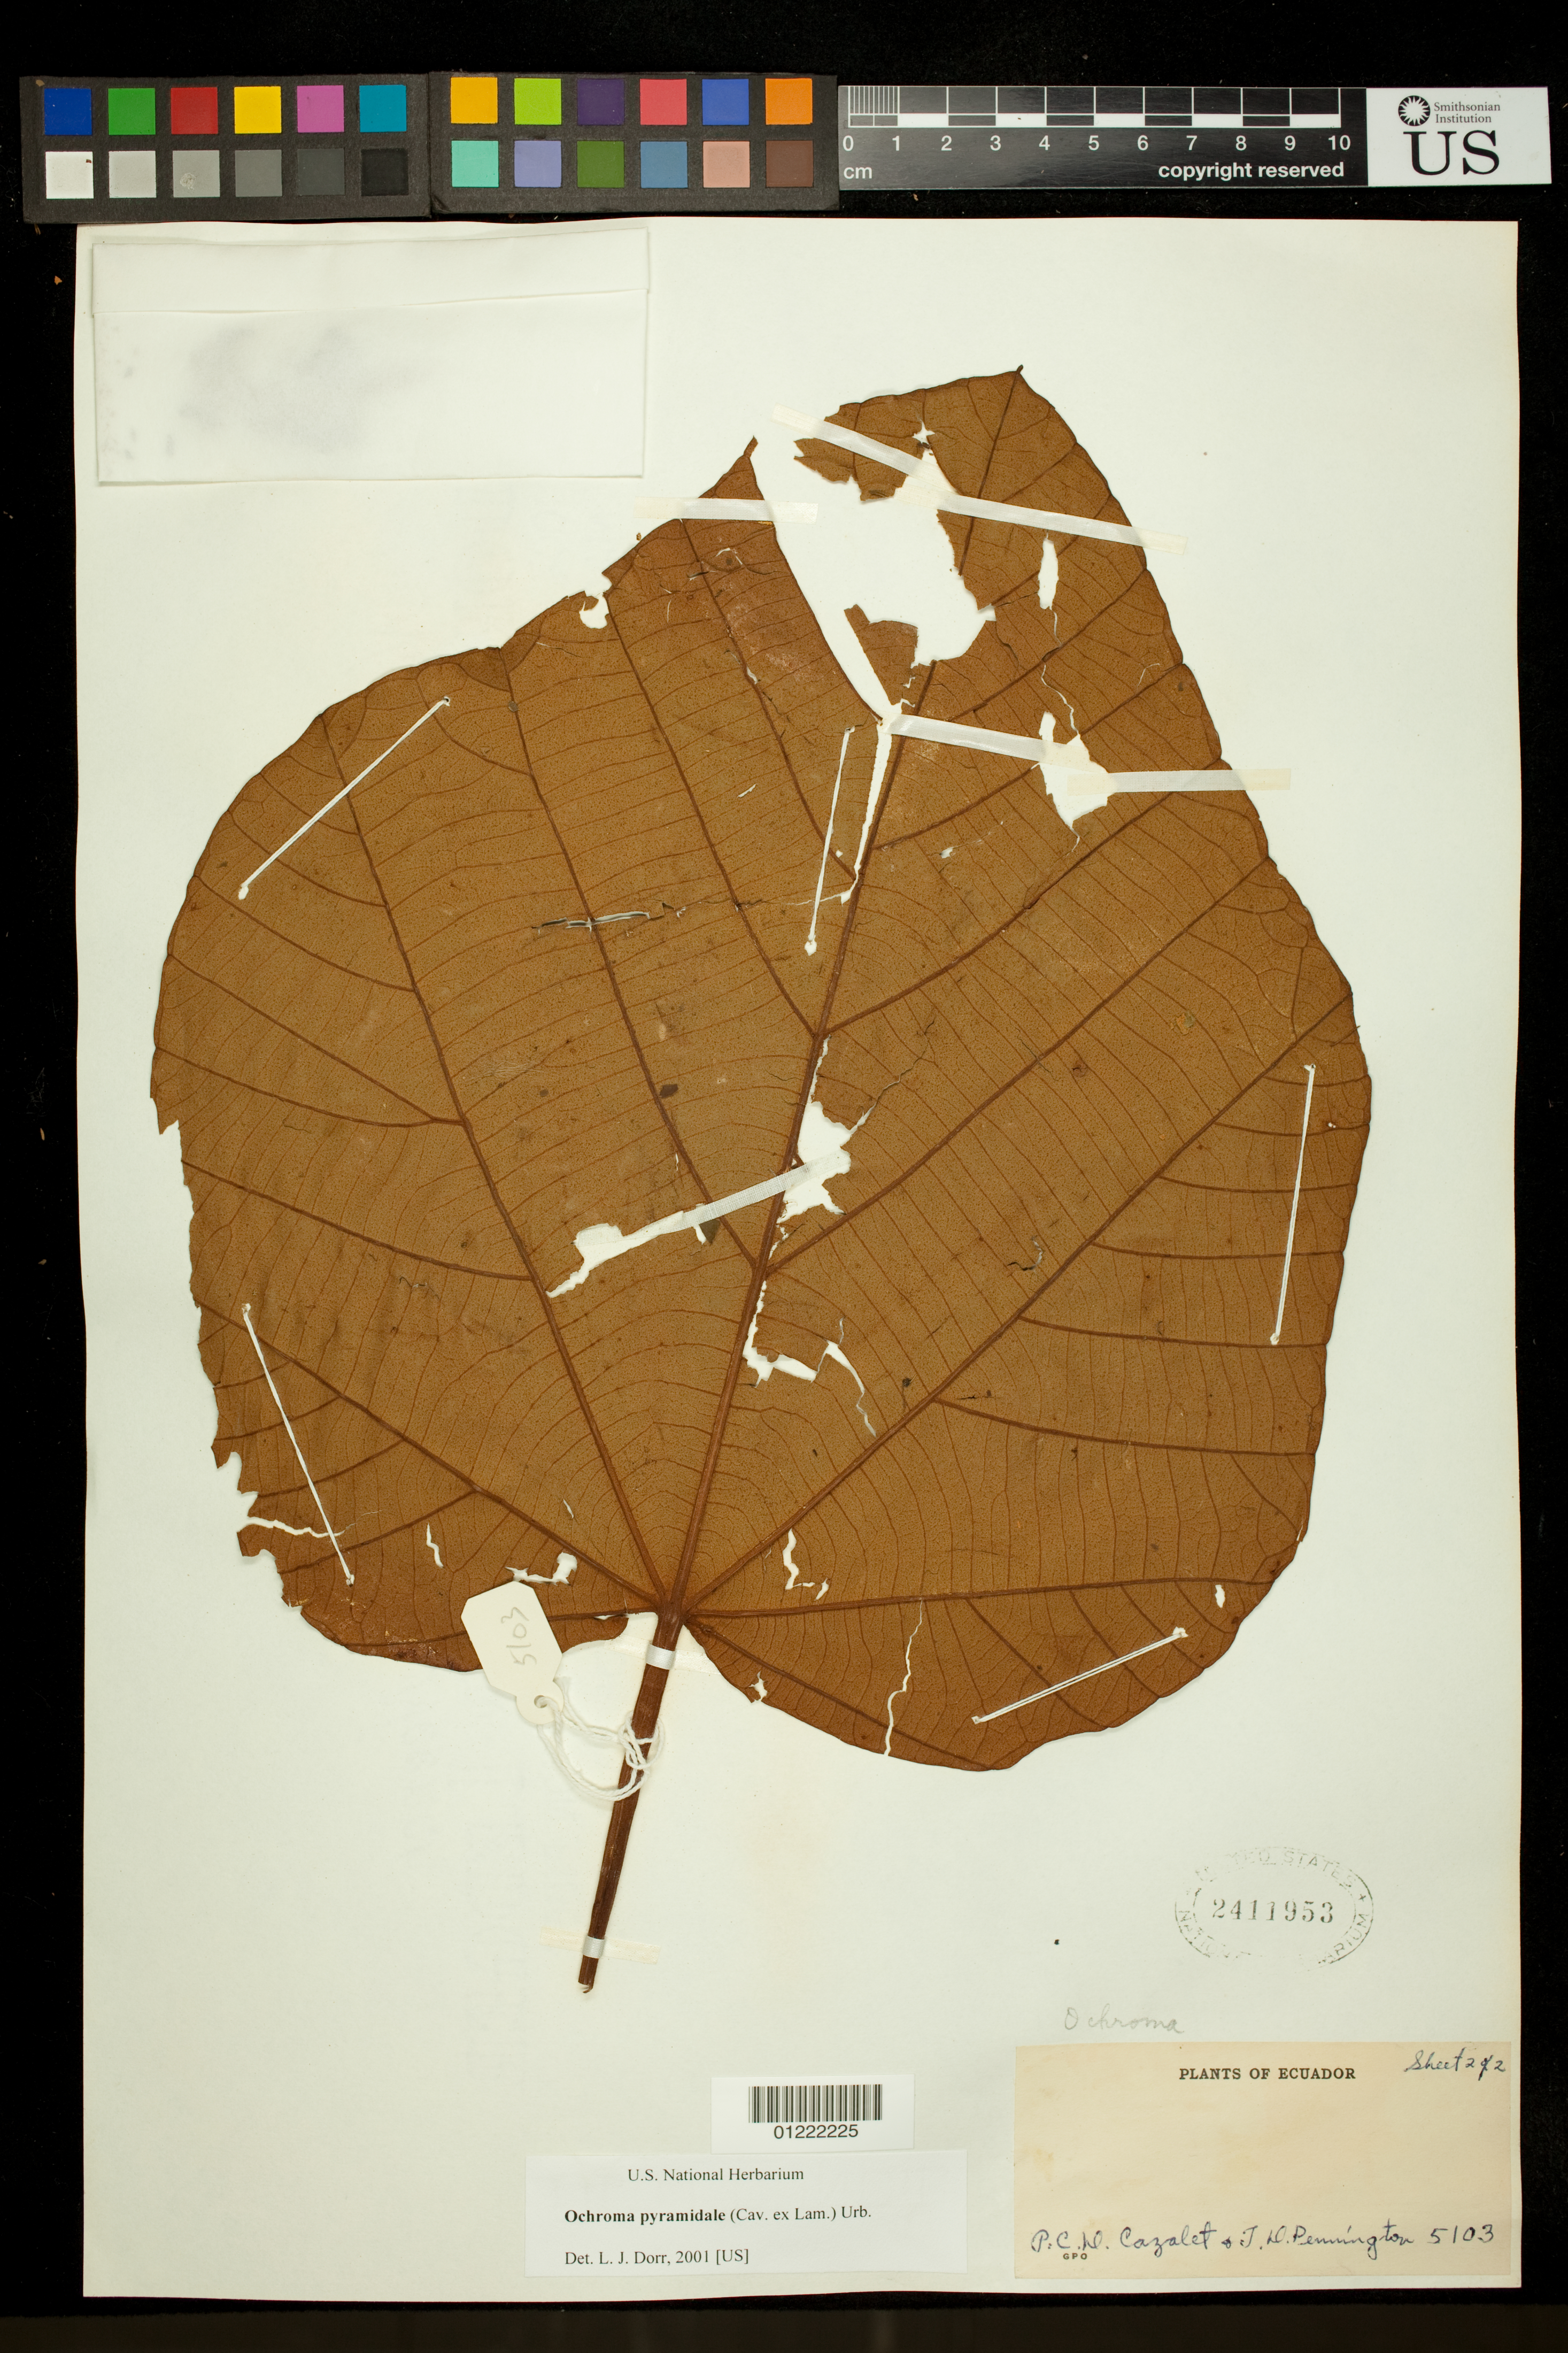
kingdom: Plantae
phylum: Tracheophyta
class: Magnoliopsida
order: Malvales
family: Malvaceae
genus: Ochroma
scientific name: Ochroma pyramidale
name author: (Cav. ex Lam.) Urb.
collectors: P. C. D. Cazalet & T. D. Pennington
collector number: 5103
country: Ecuador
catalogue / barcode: US 2411953